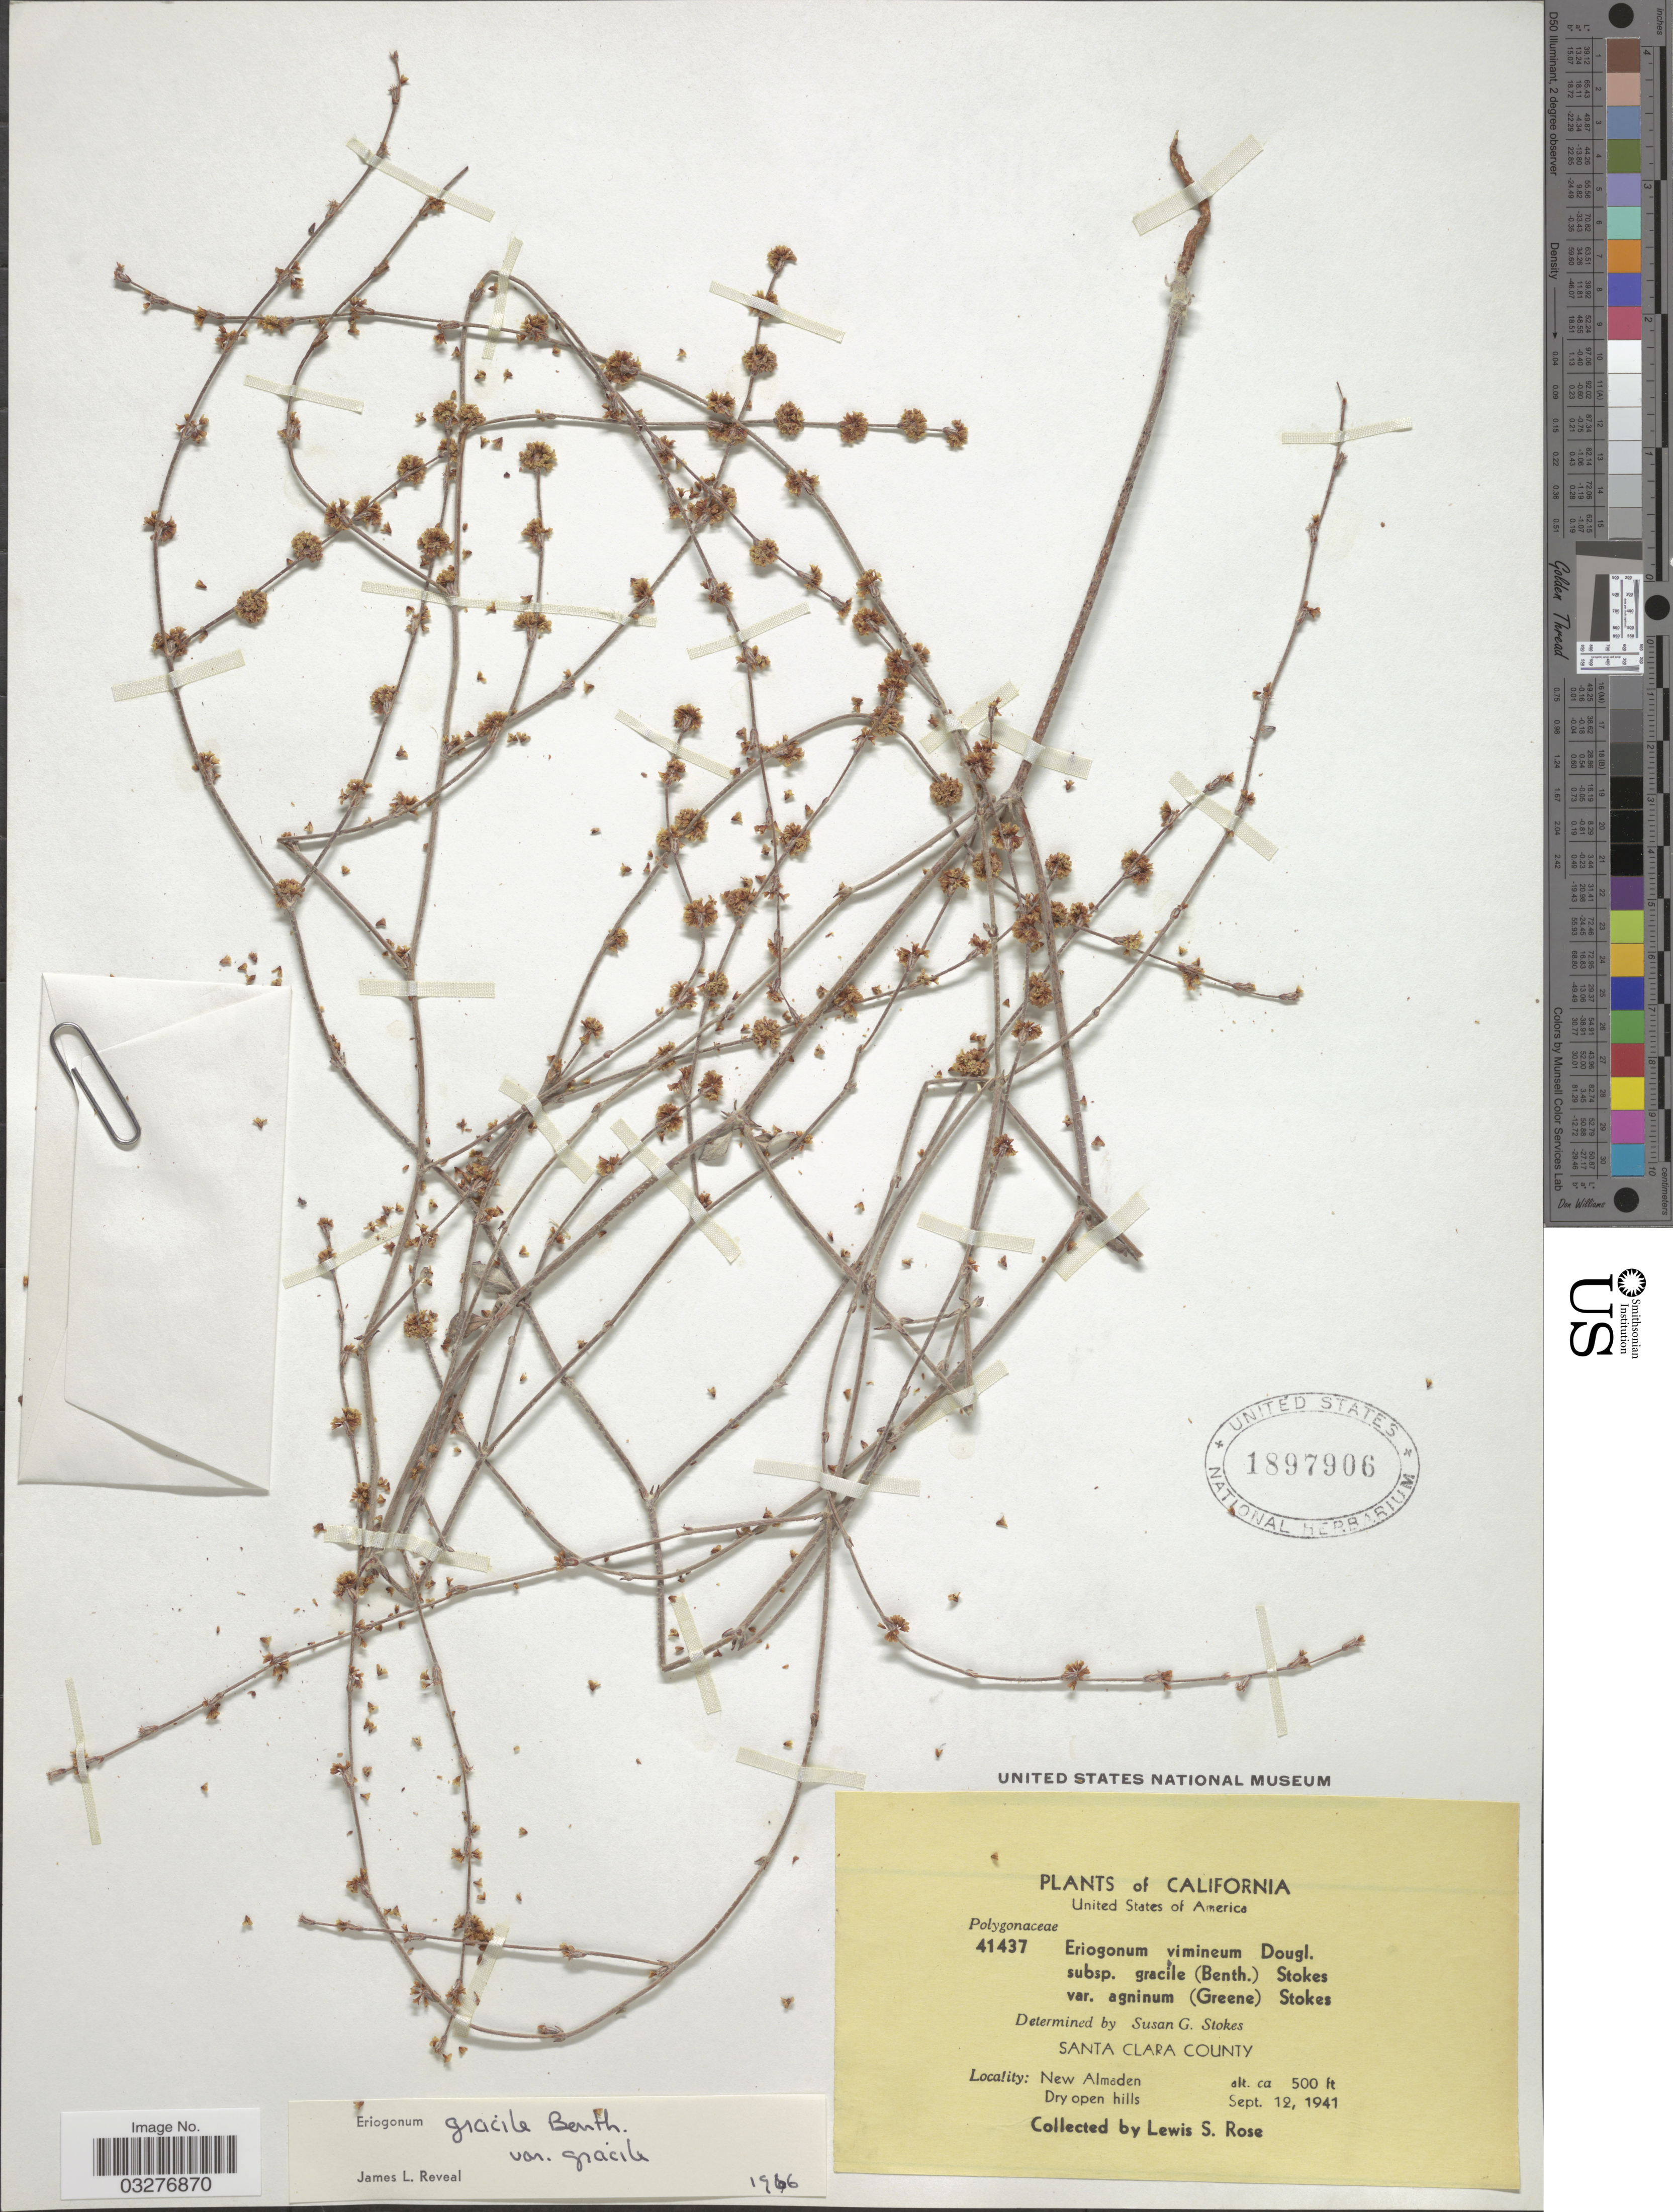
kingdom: Plantae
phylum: Tracheophyta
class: Magnoliopsida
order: Caryophyllales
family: Polygonaceae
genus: Eriogonum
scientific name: Eriogonum gracile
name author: Benth.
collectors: L. S. Rose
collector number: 41437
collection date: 1941-09-12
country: United States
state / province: California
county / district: Santa Clara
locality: Santa Clara County. New Almaden.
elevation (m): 152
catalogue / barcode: US 1897906